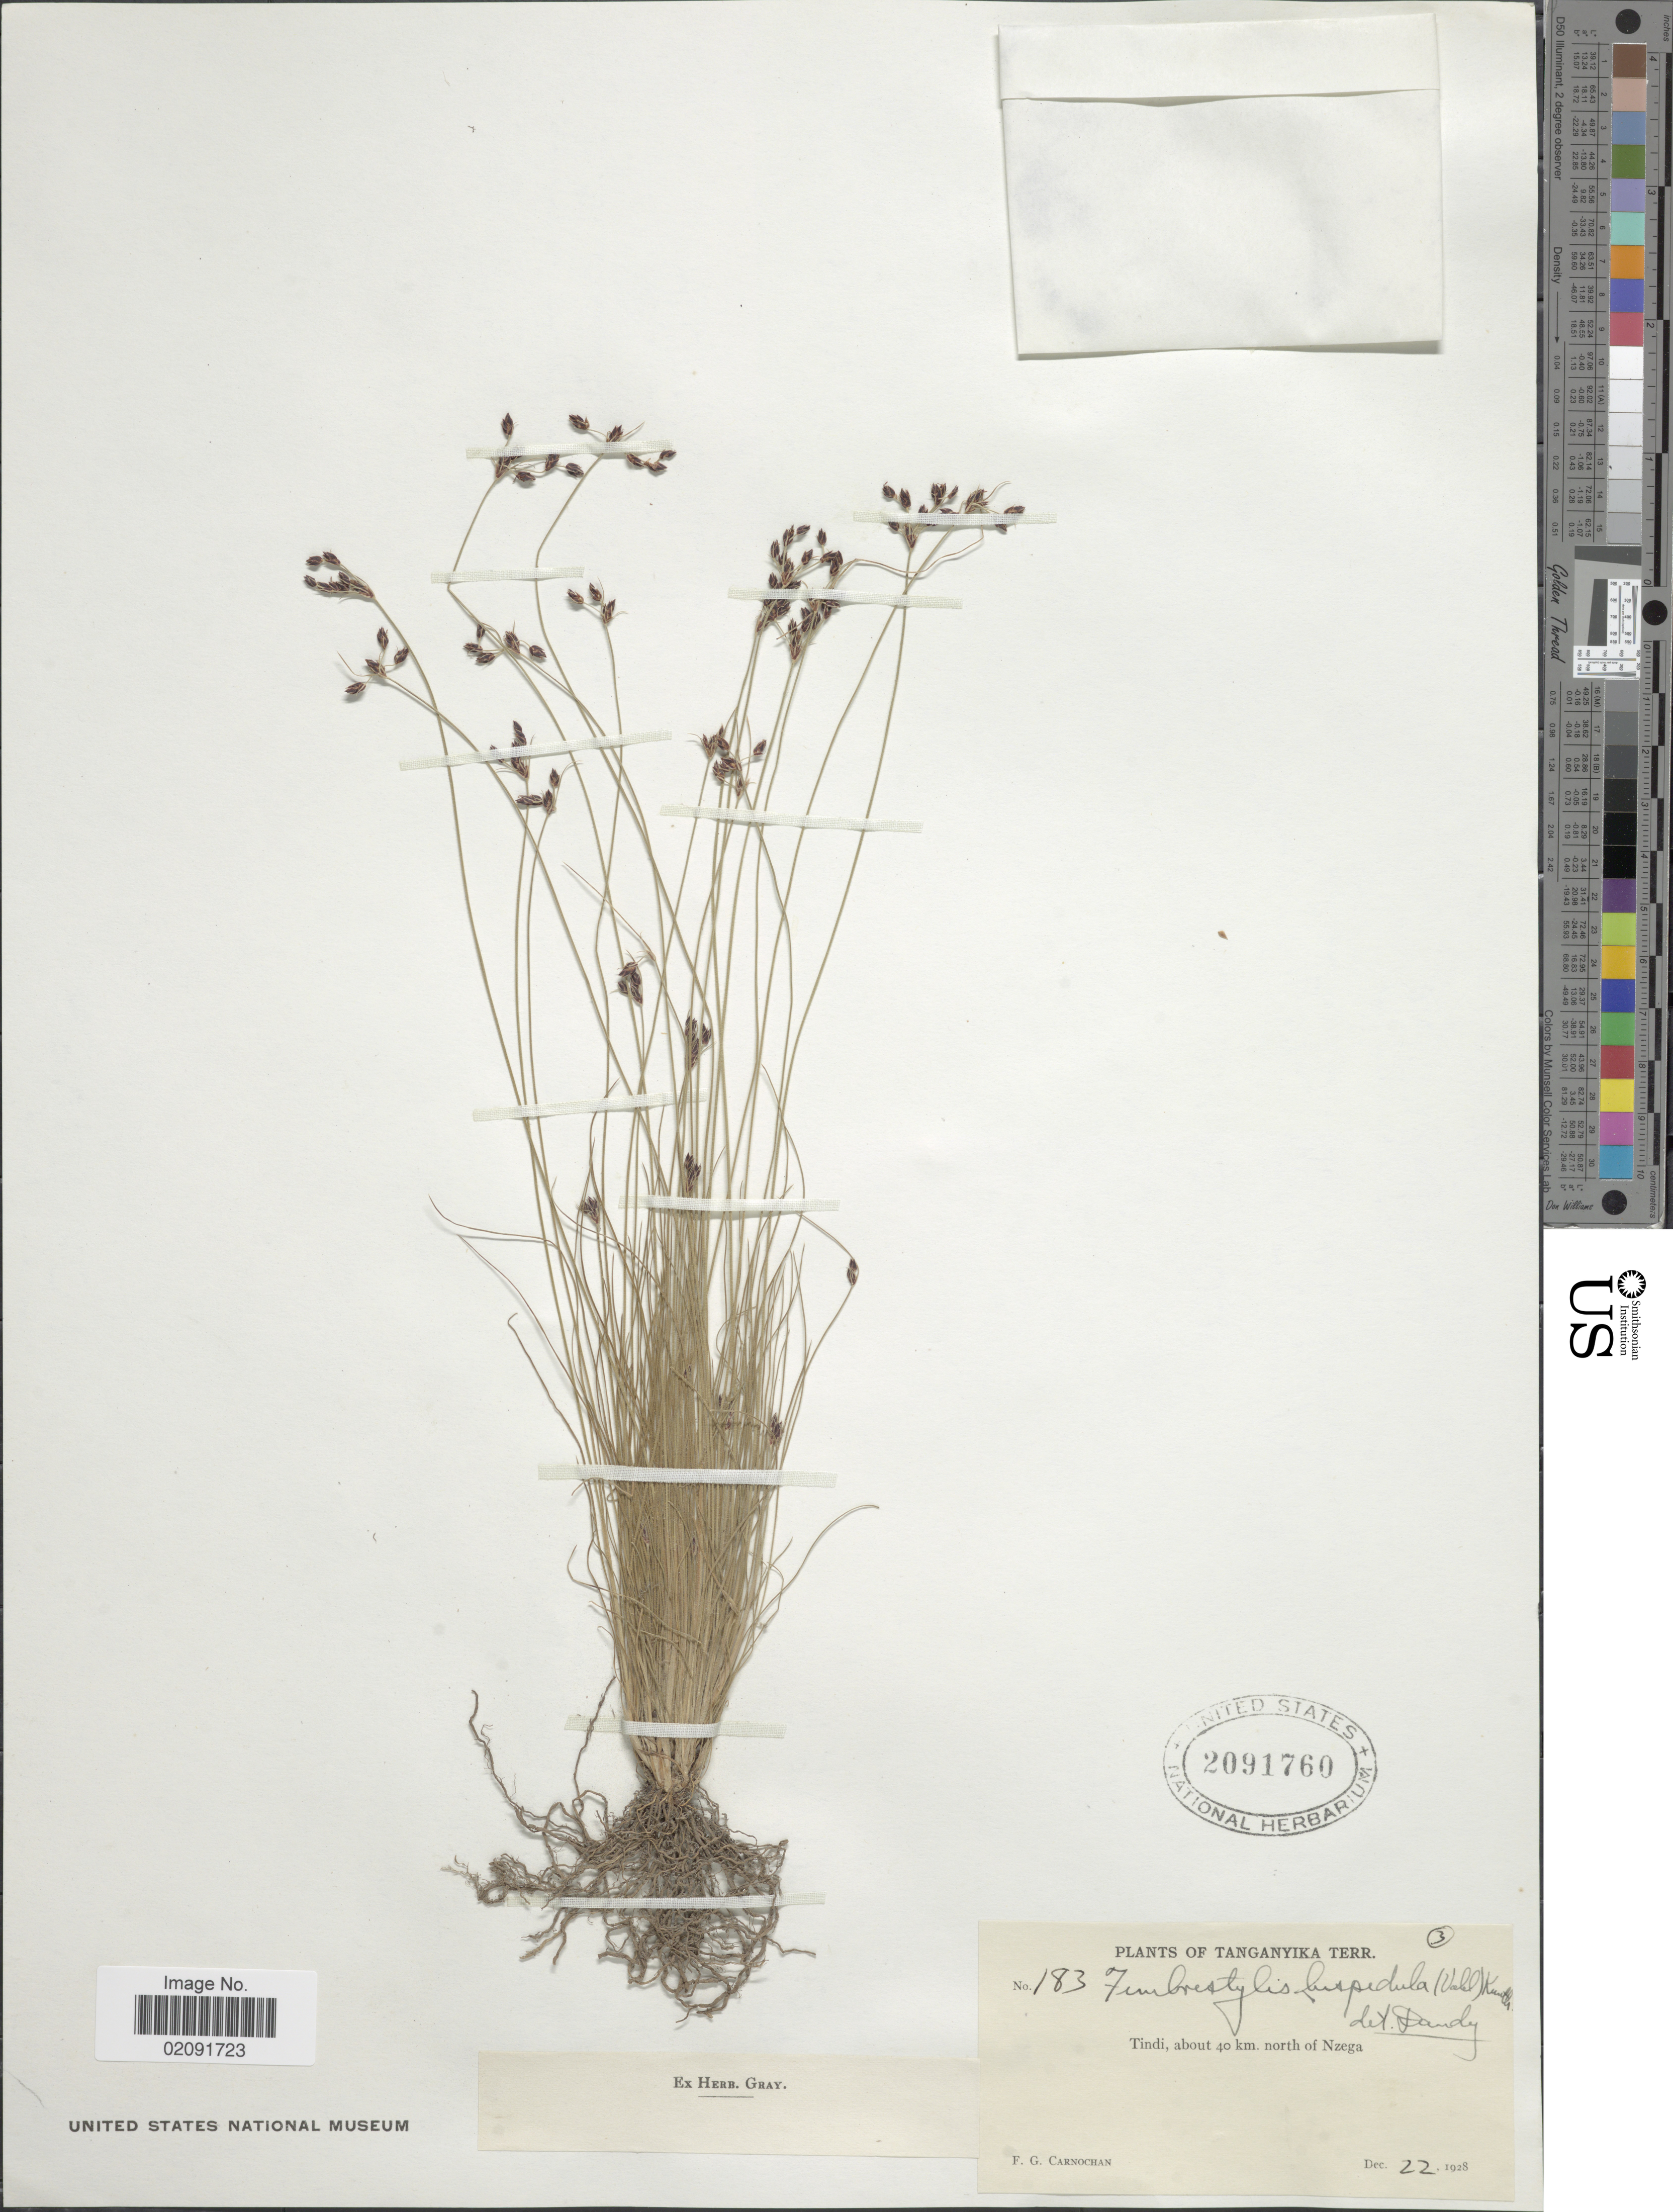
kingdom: Plantae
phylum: Tracheophyta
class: Liliopsida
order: Poales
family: Cyperaceae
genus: Bulbostylis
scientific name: Bulbostylis hispidula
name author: (Vahl) R.W. Haines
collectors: F. Carnochan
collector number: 183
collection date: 1928-12-22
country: Tanzania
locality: Tanganyika Terr. Tindi, about 40 km. north of Nzega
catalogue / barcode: US 2091760